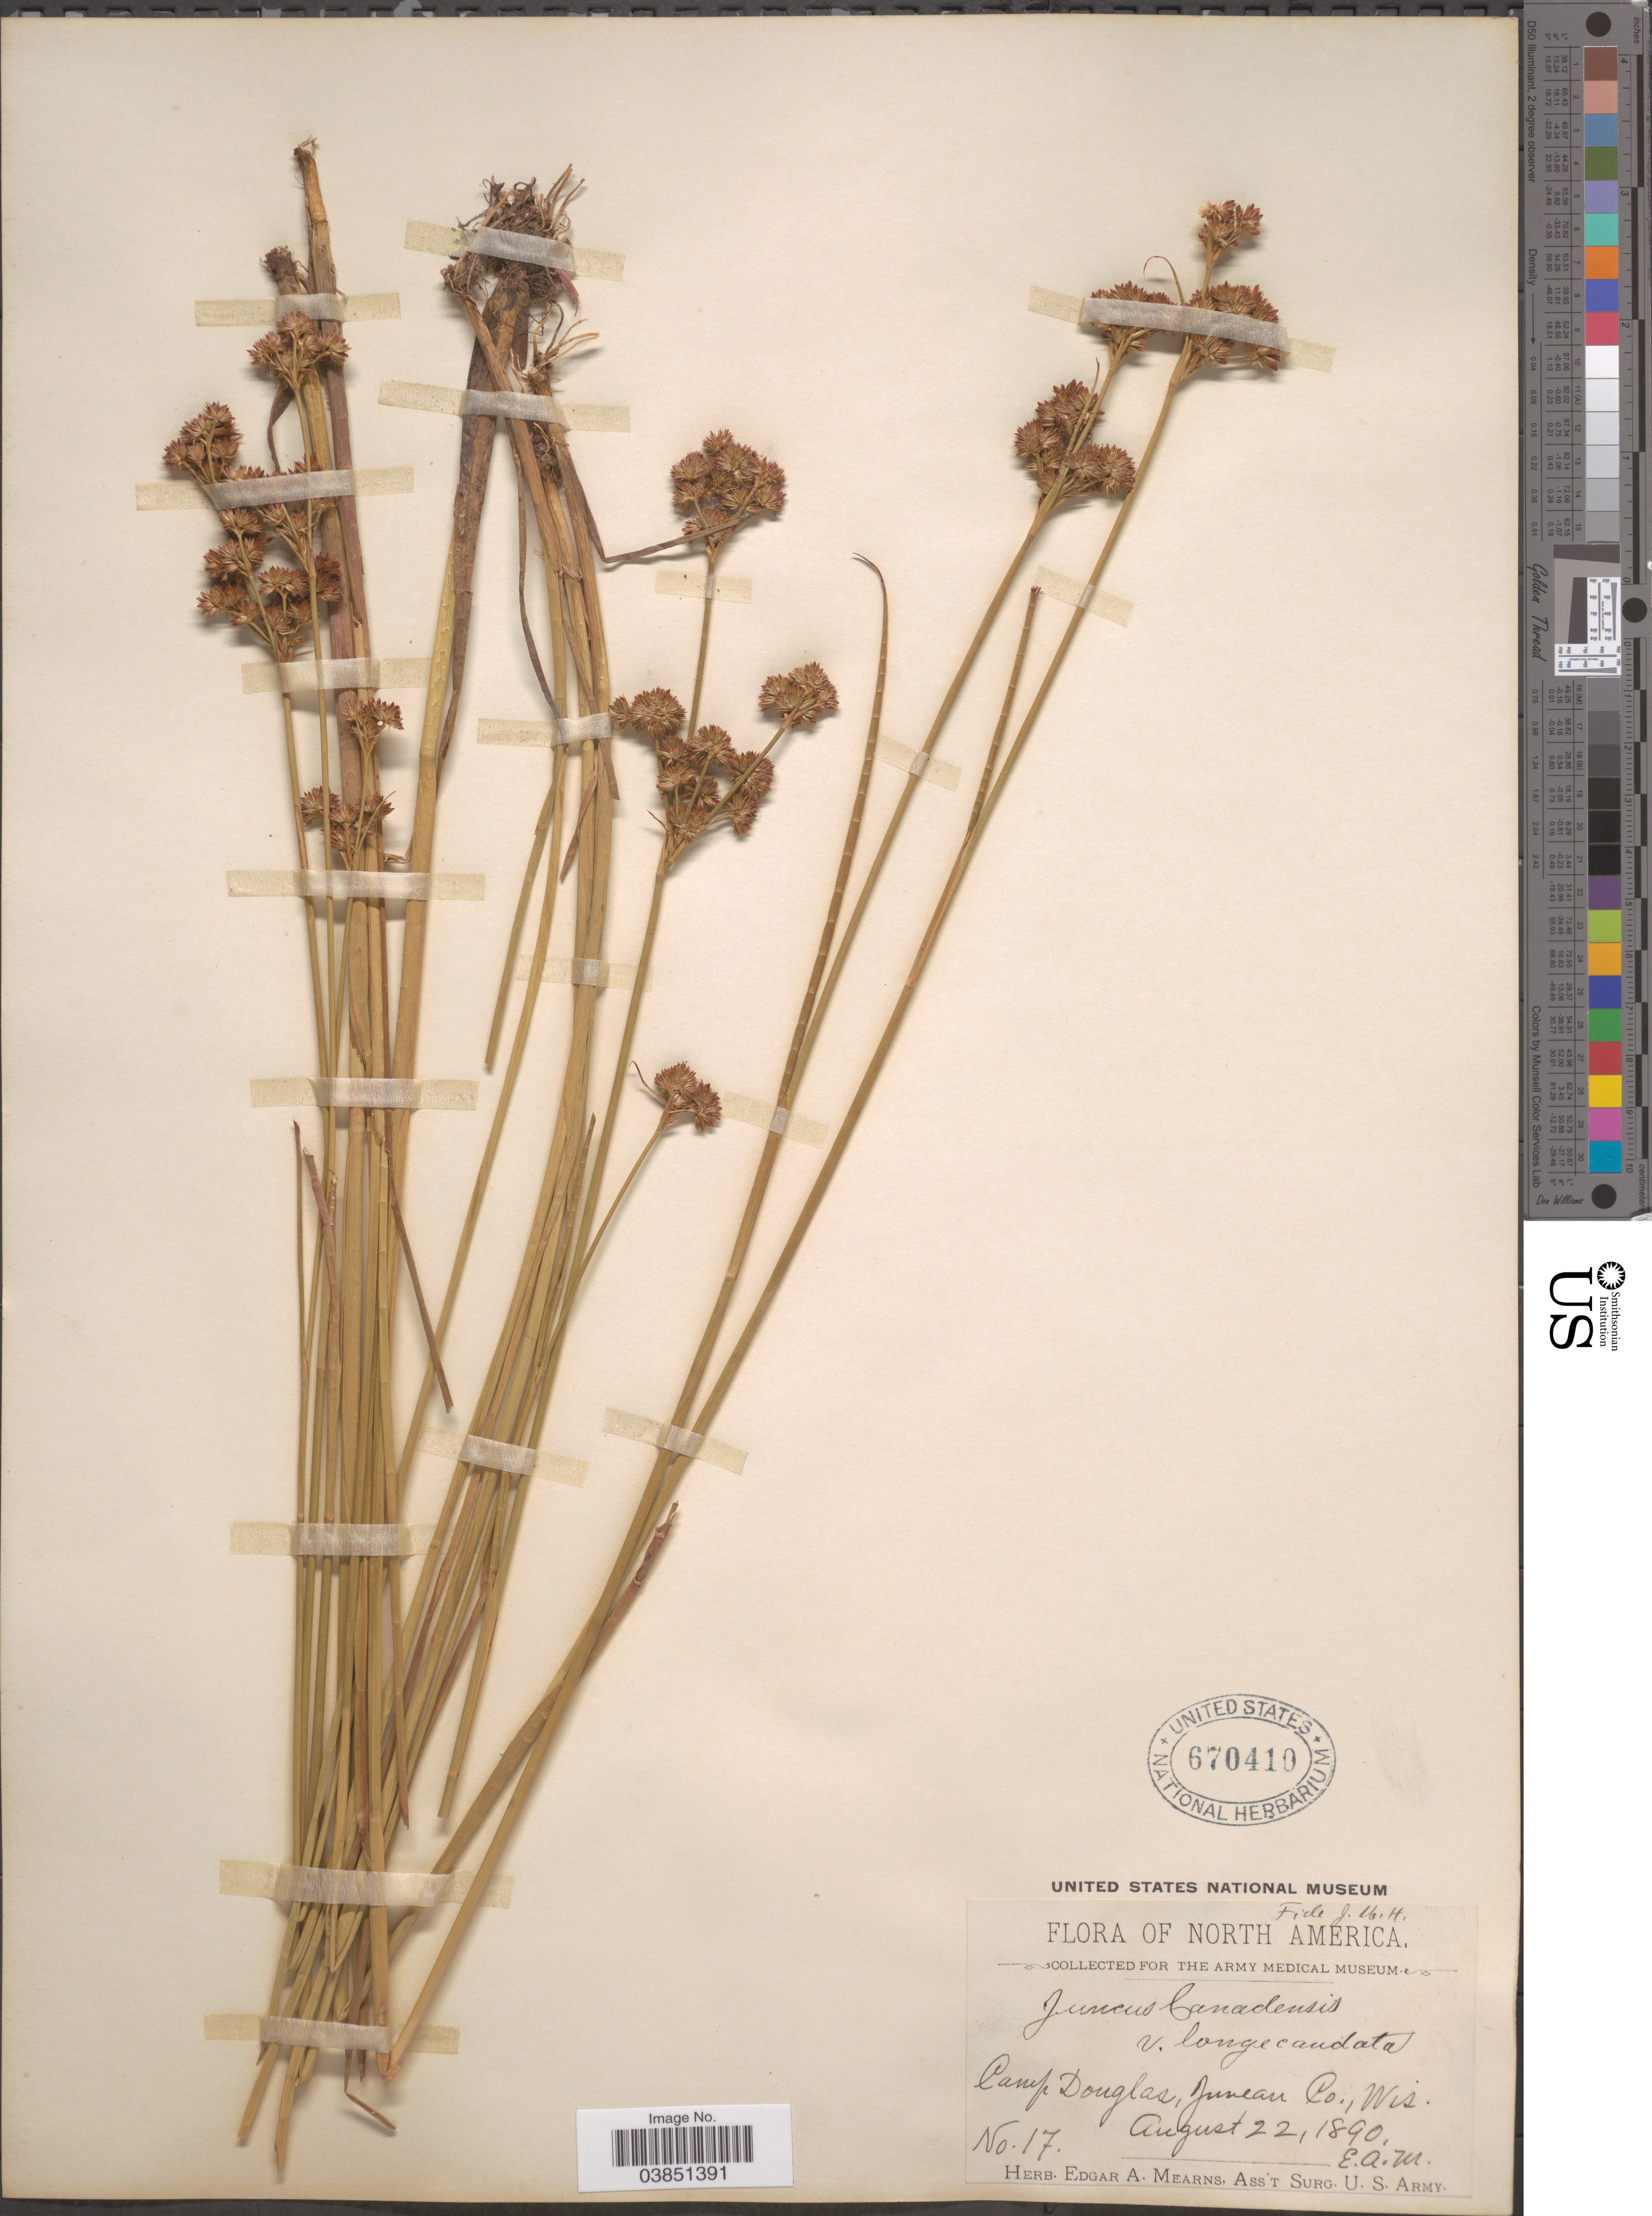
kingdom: Plantae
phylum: Tracheophyta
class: Liliopsida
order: Poales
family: Juncaceae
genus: Juncus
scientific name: Juncus canadensis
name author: J. Gay ex Laharpe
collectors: E. A. Mearns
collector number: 17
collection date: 1890-08-22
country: United States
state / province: Wisconsin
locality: Camp Douglas, Juneau Co.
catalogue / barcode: US 670410